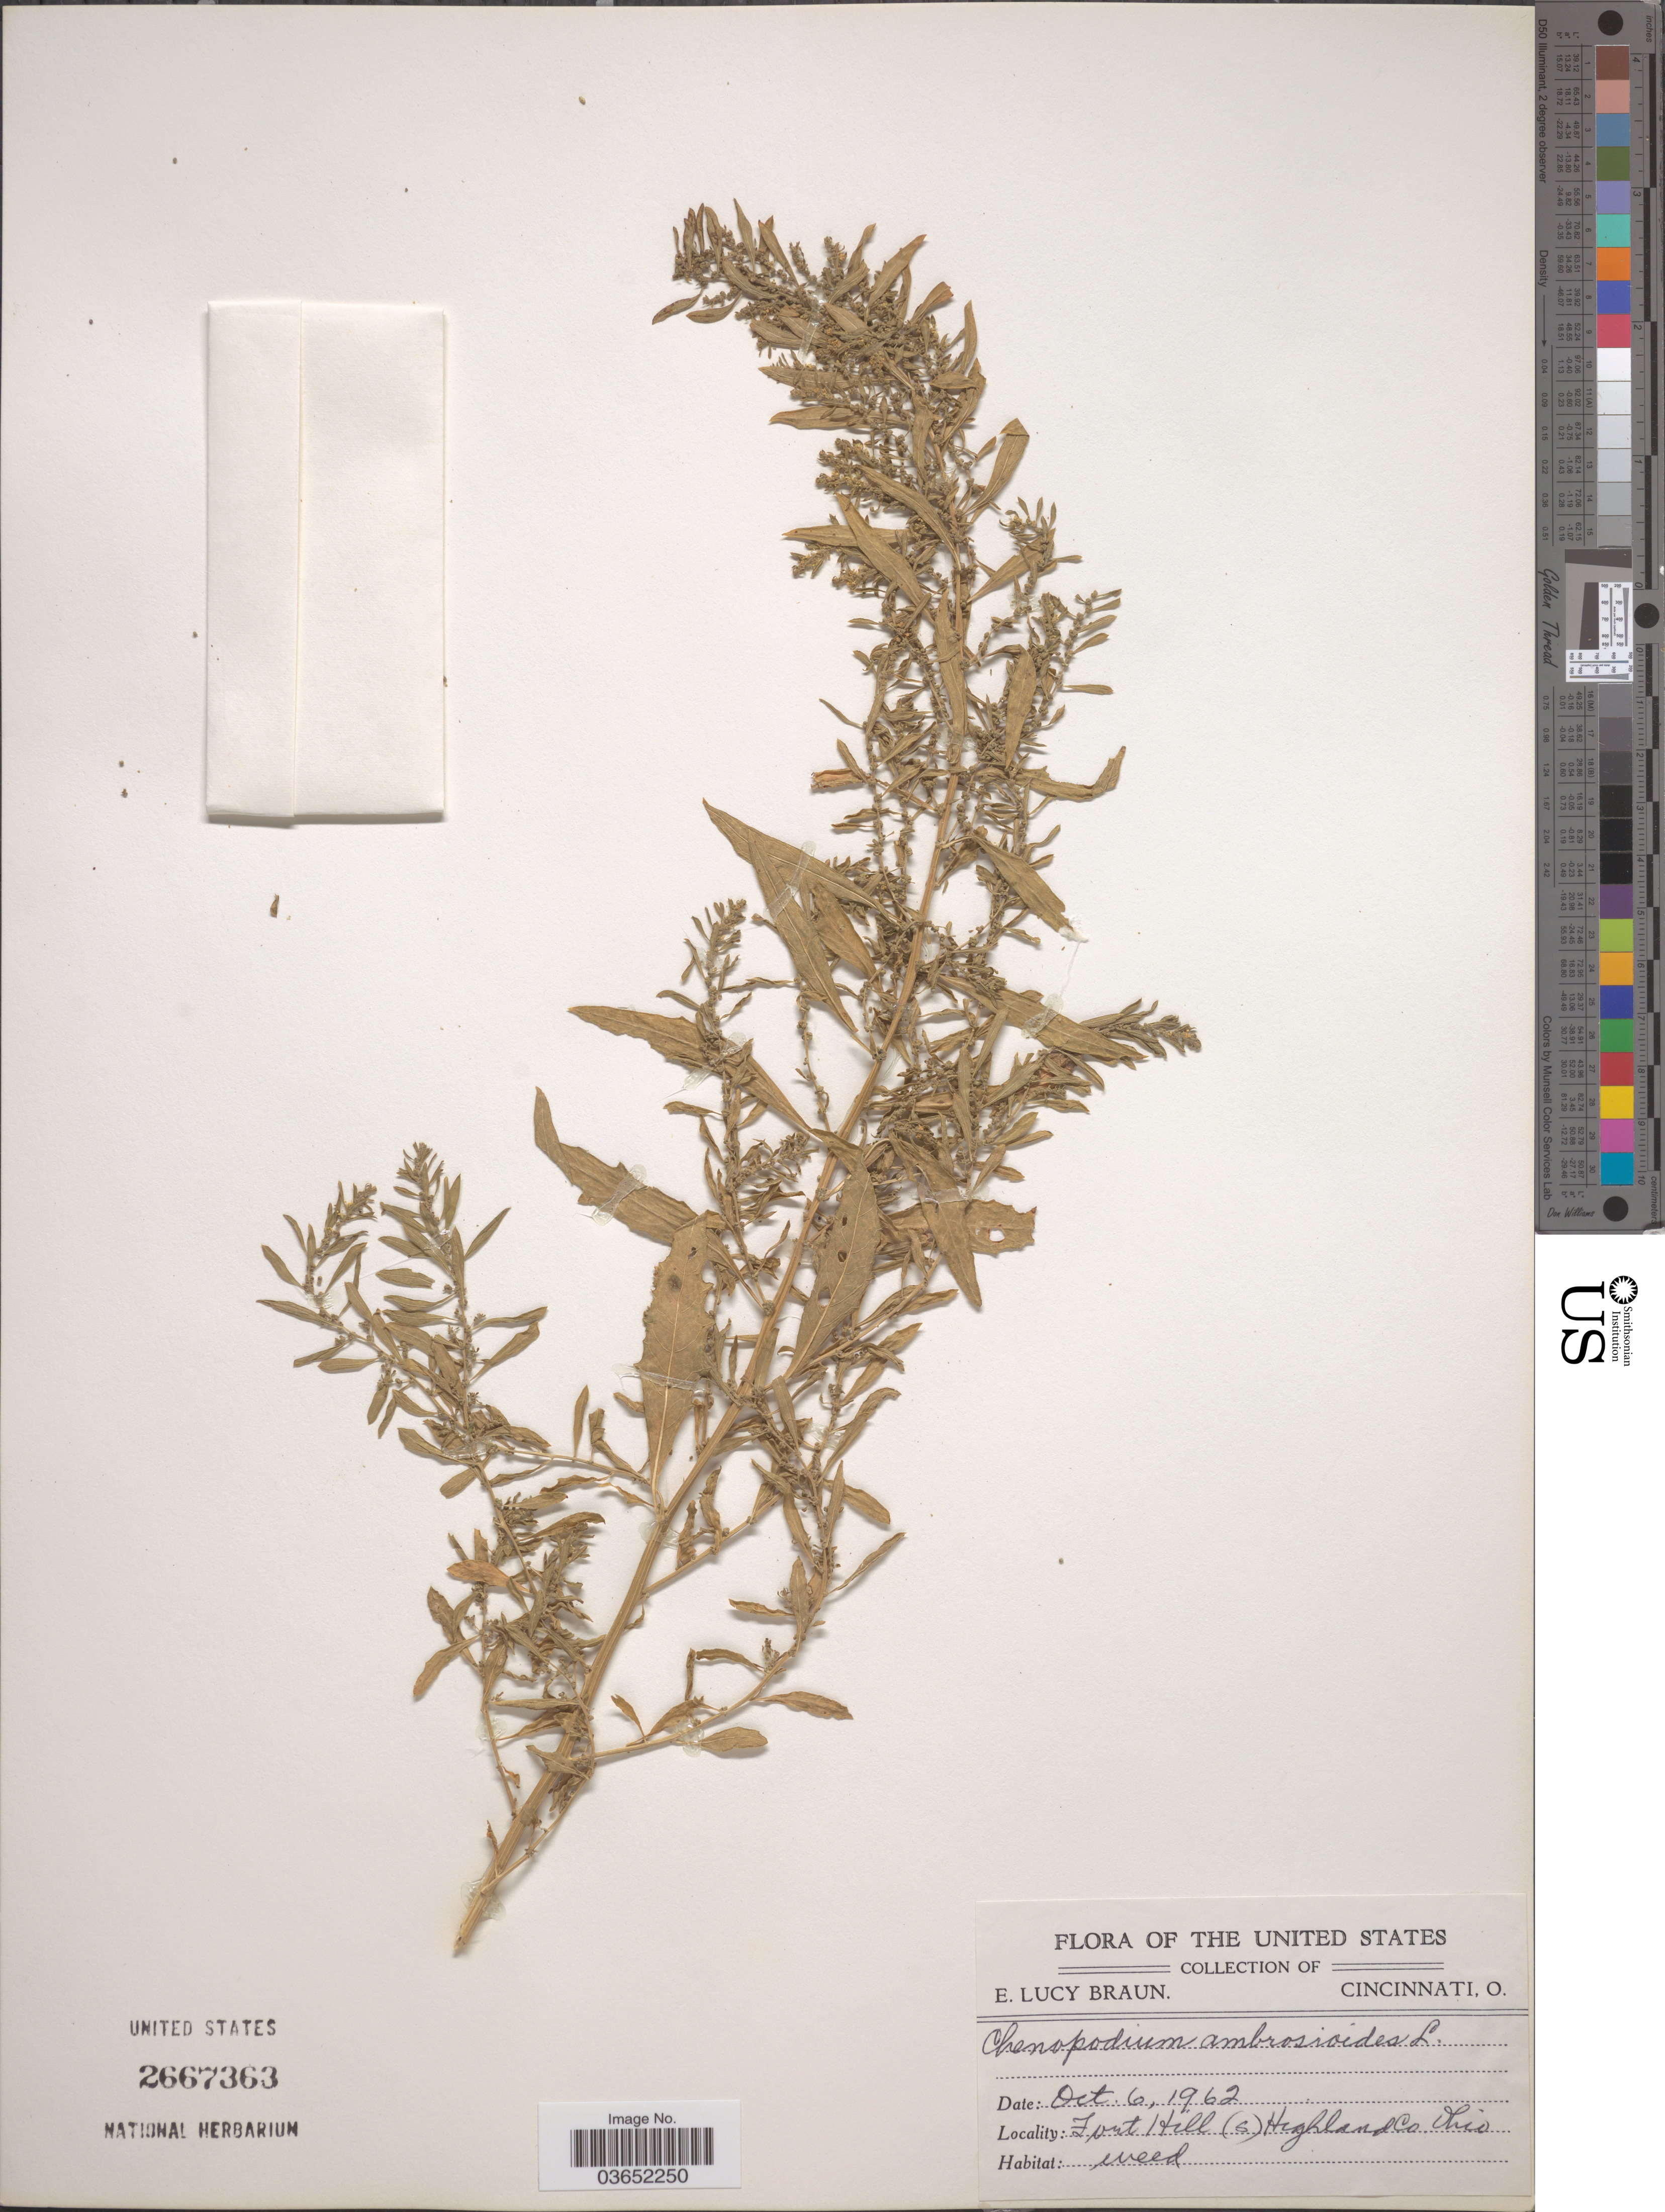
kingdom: Plantae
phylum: Tracheophyta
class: Magnoliopsida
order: Caryophyllales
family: Amaranthaceae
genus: Chenopodium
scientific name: Chenopodium ambrosioides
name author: L.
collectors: E. L. Braun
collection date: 1962-10-06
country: United States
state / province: Ohio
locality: Fort Hill (S) Highland Co.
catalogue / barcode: US 2667363